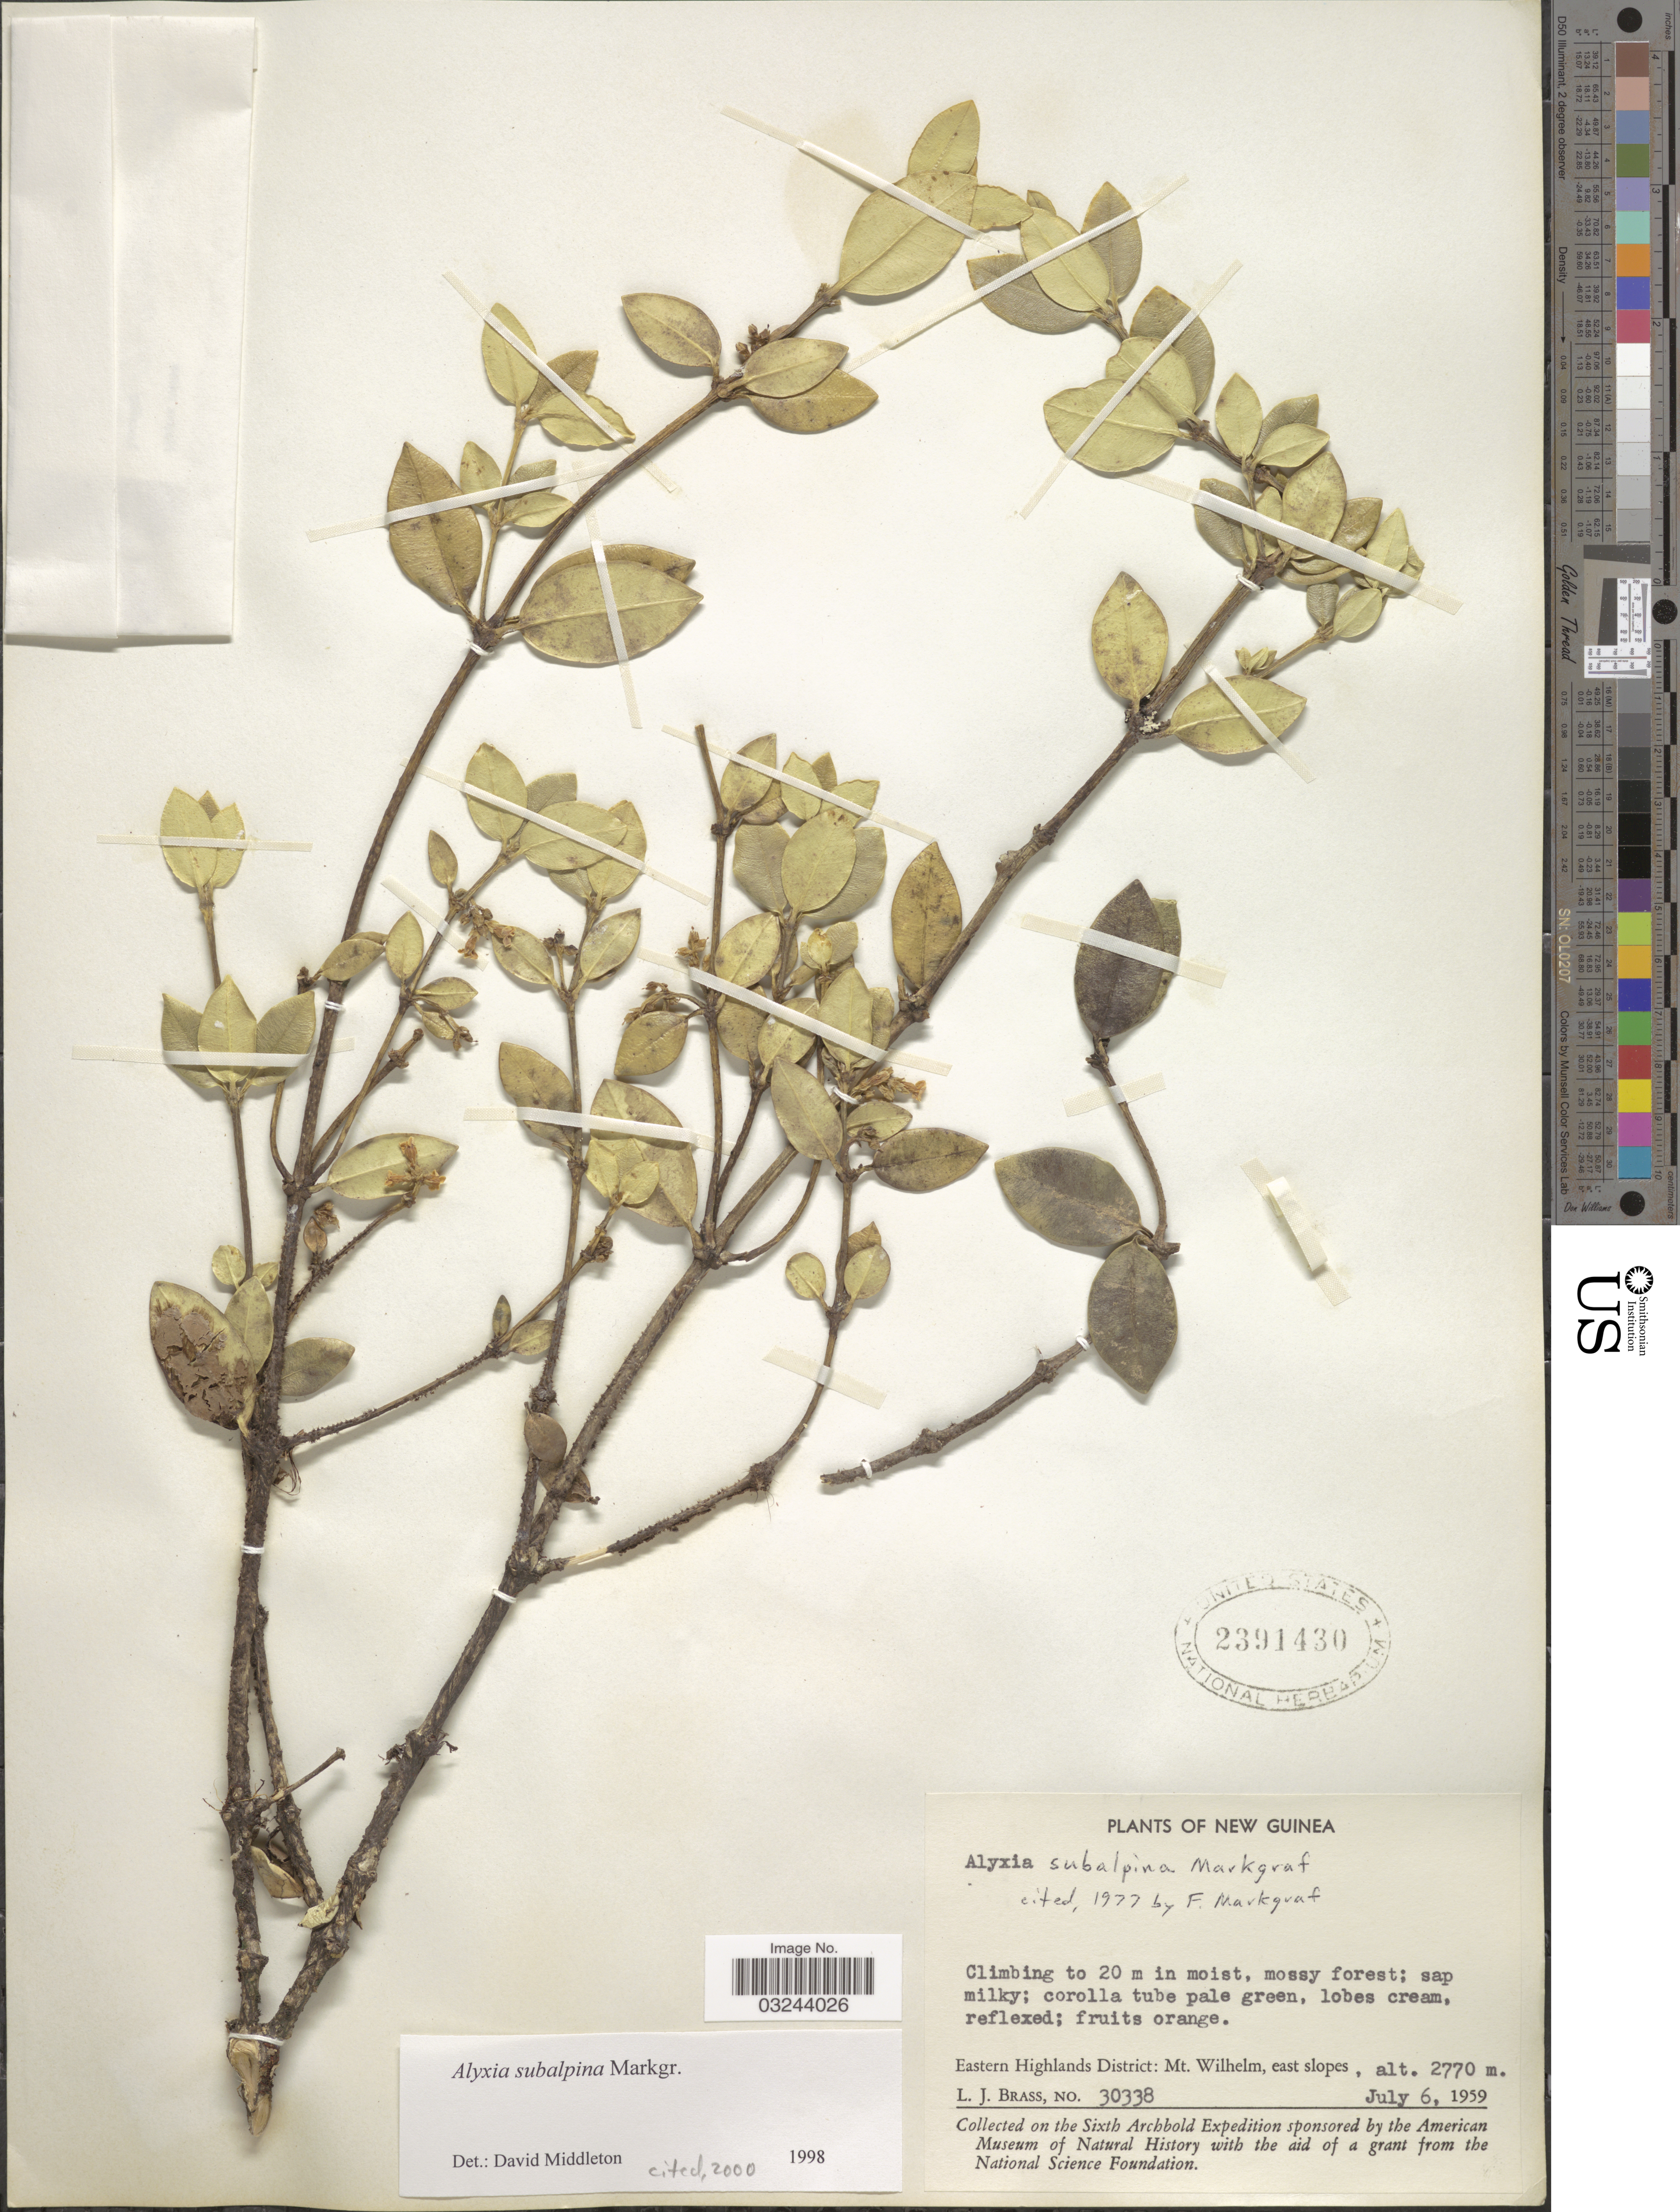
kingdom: Plantae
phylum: Tracheophyta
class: Magnoliopsida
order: Gentianales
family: Apocynaceae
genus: Alyxia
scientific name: Alyxia subalpina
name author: Markgr.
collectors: L. J. Brass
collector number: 30338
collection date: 1959-07-06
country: Papua New Guinea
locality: New Guinea. Eastern Highlands District: Mt. Wilhelm, east slopes.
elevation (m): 2770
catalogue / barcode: US 2391430